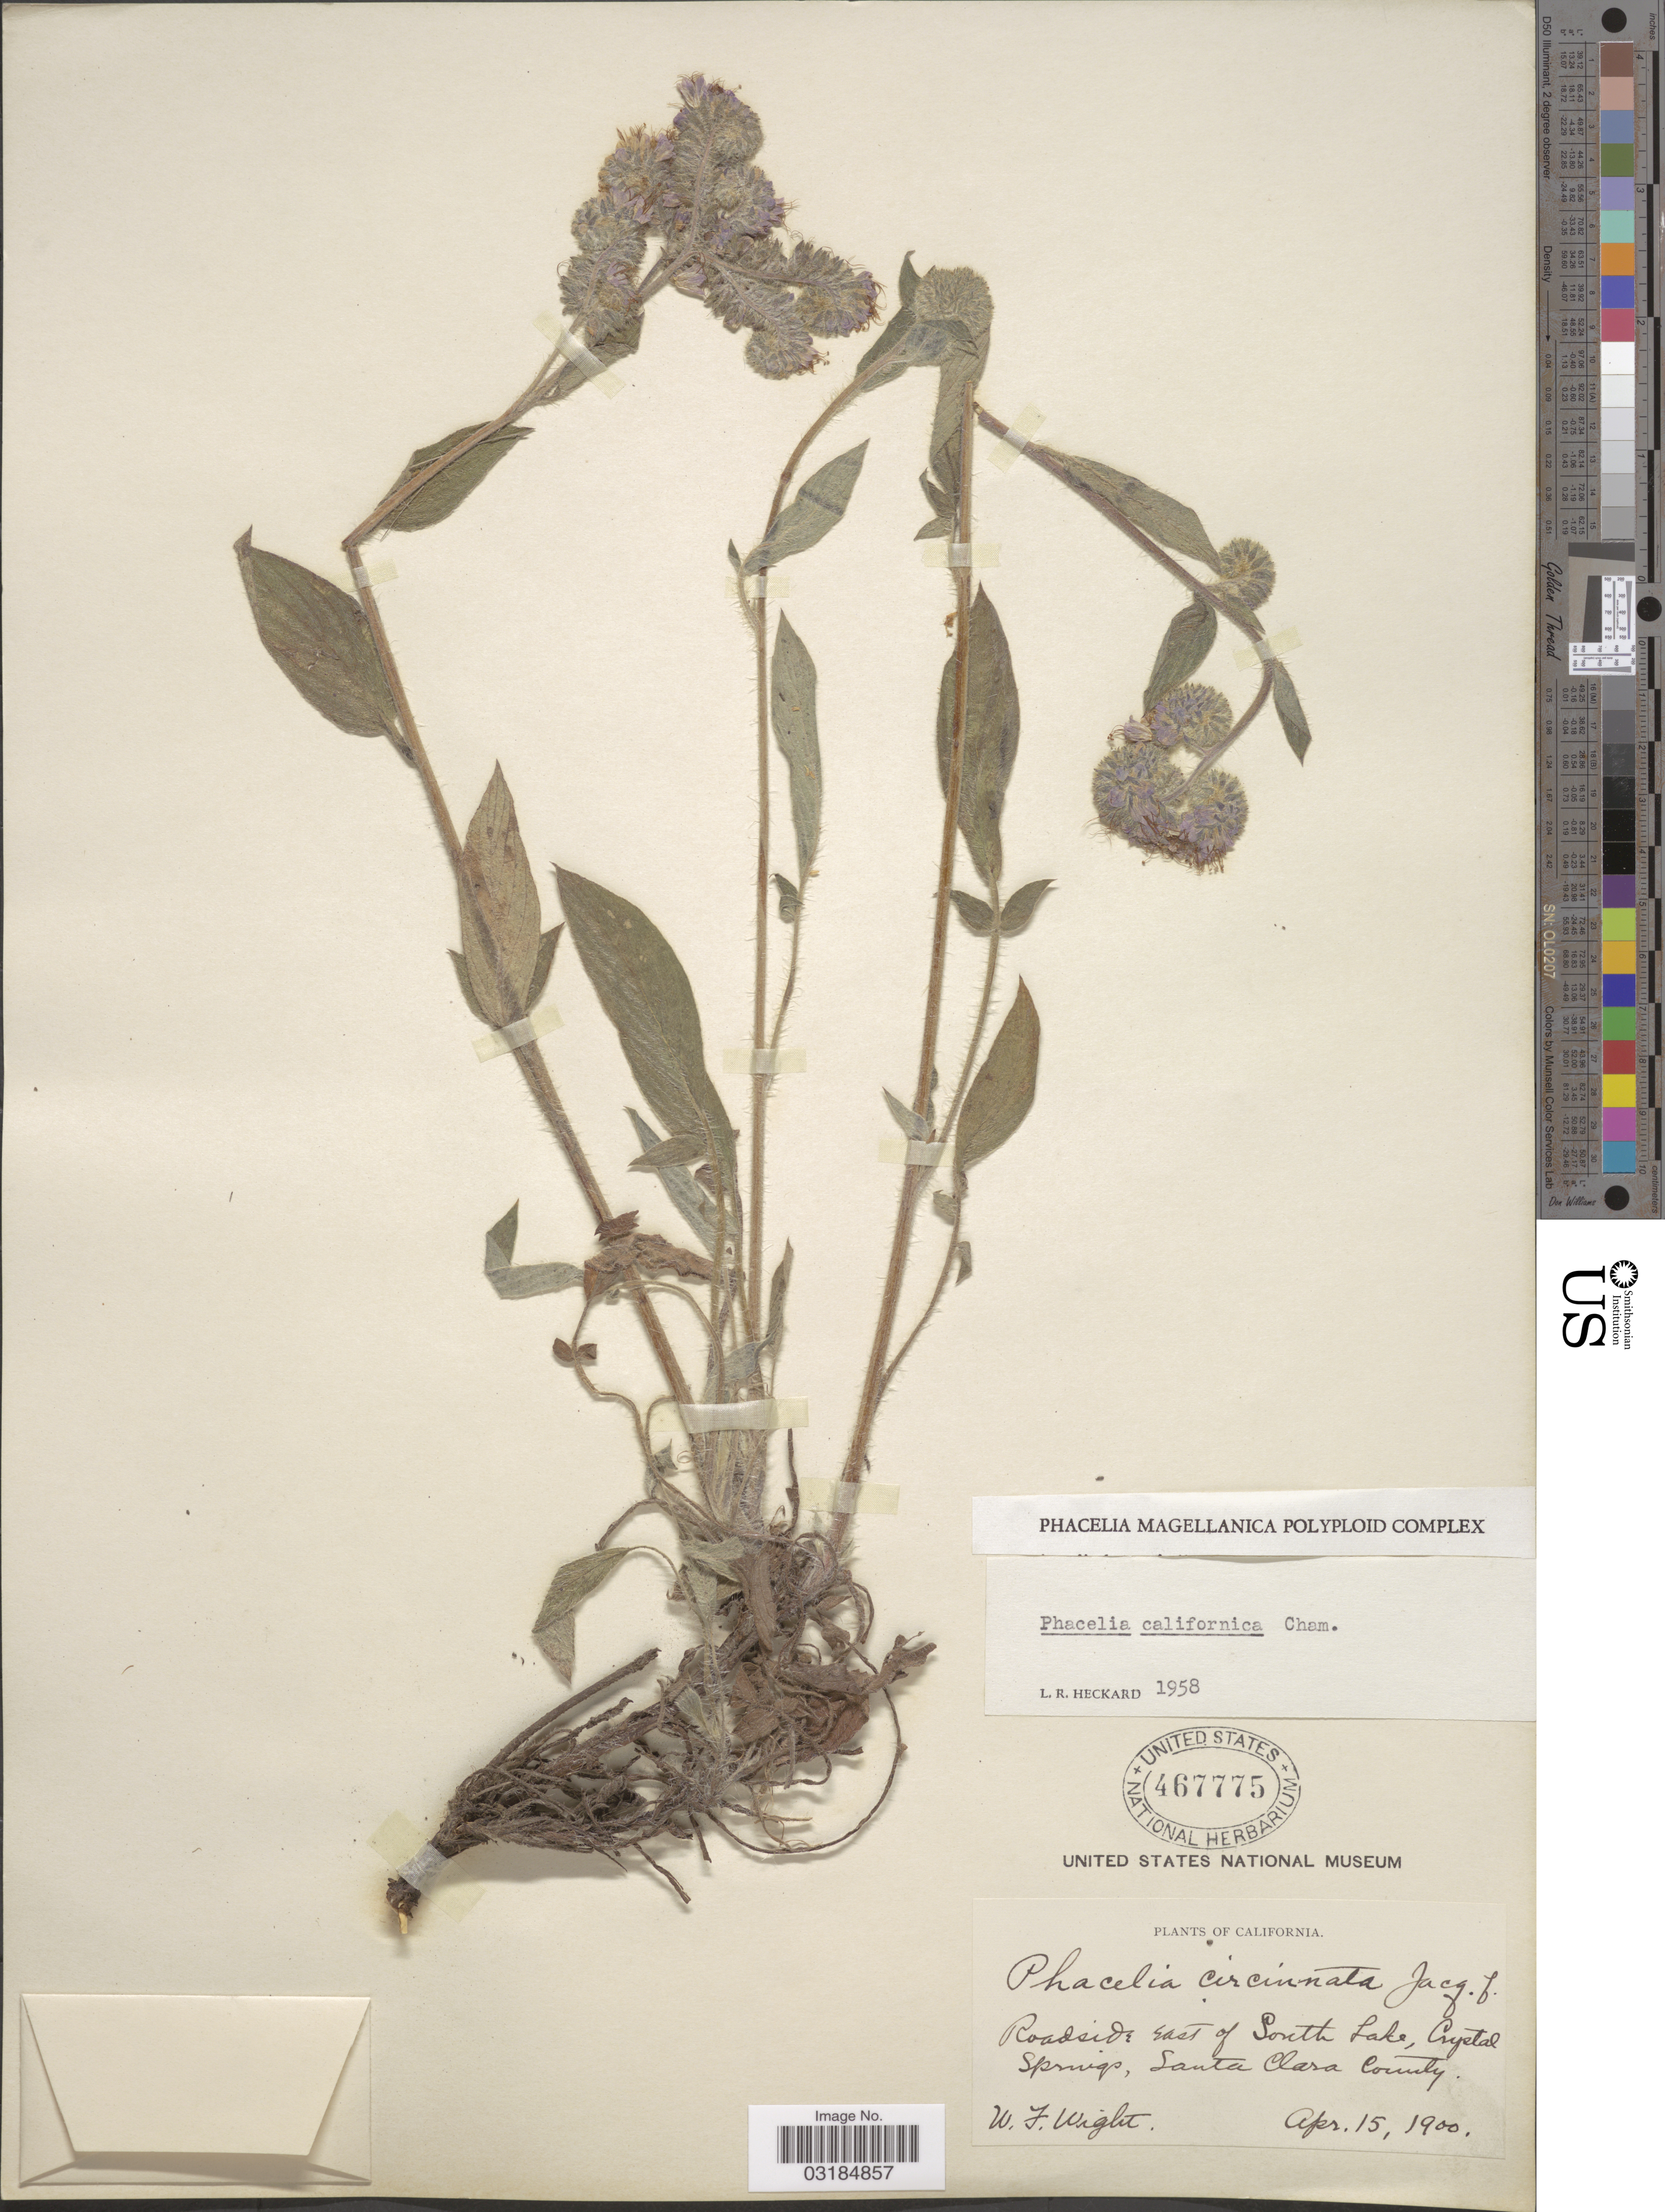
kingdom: Plantae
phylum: Tracheophyta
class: Magnoliopsida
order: Boraginales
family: Hydrophyllaceae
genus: Phacelia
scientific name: Phacelia californica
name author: Cham.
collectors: W. Wight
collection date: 1900-04-15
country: United States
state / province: California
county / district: Santa Clara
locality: Roadside: East of South Lake, Crystal Springs, Santa Clara County.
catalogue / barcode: US 467775